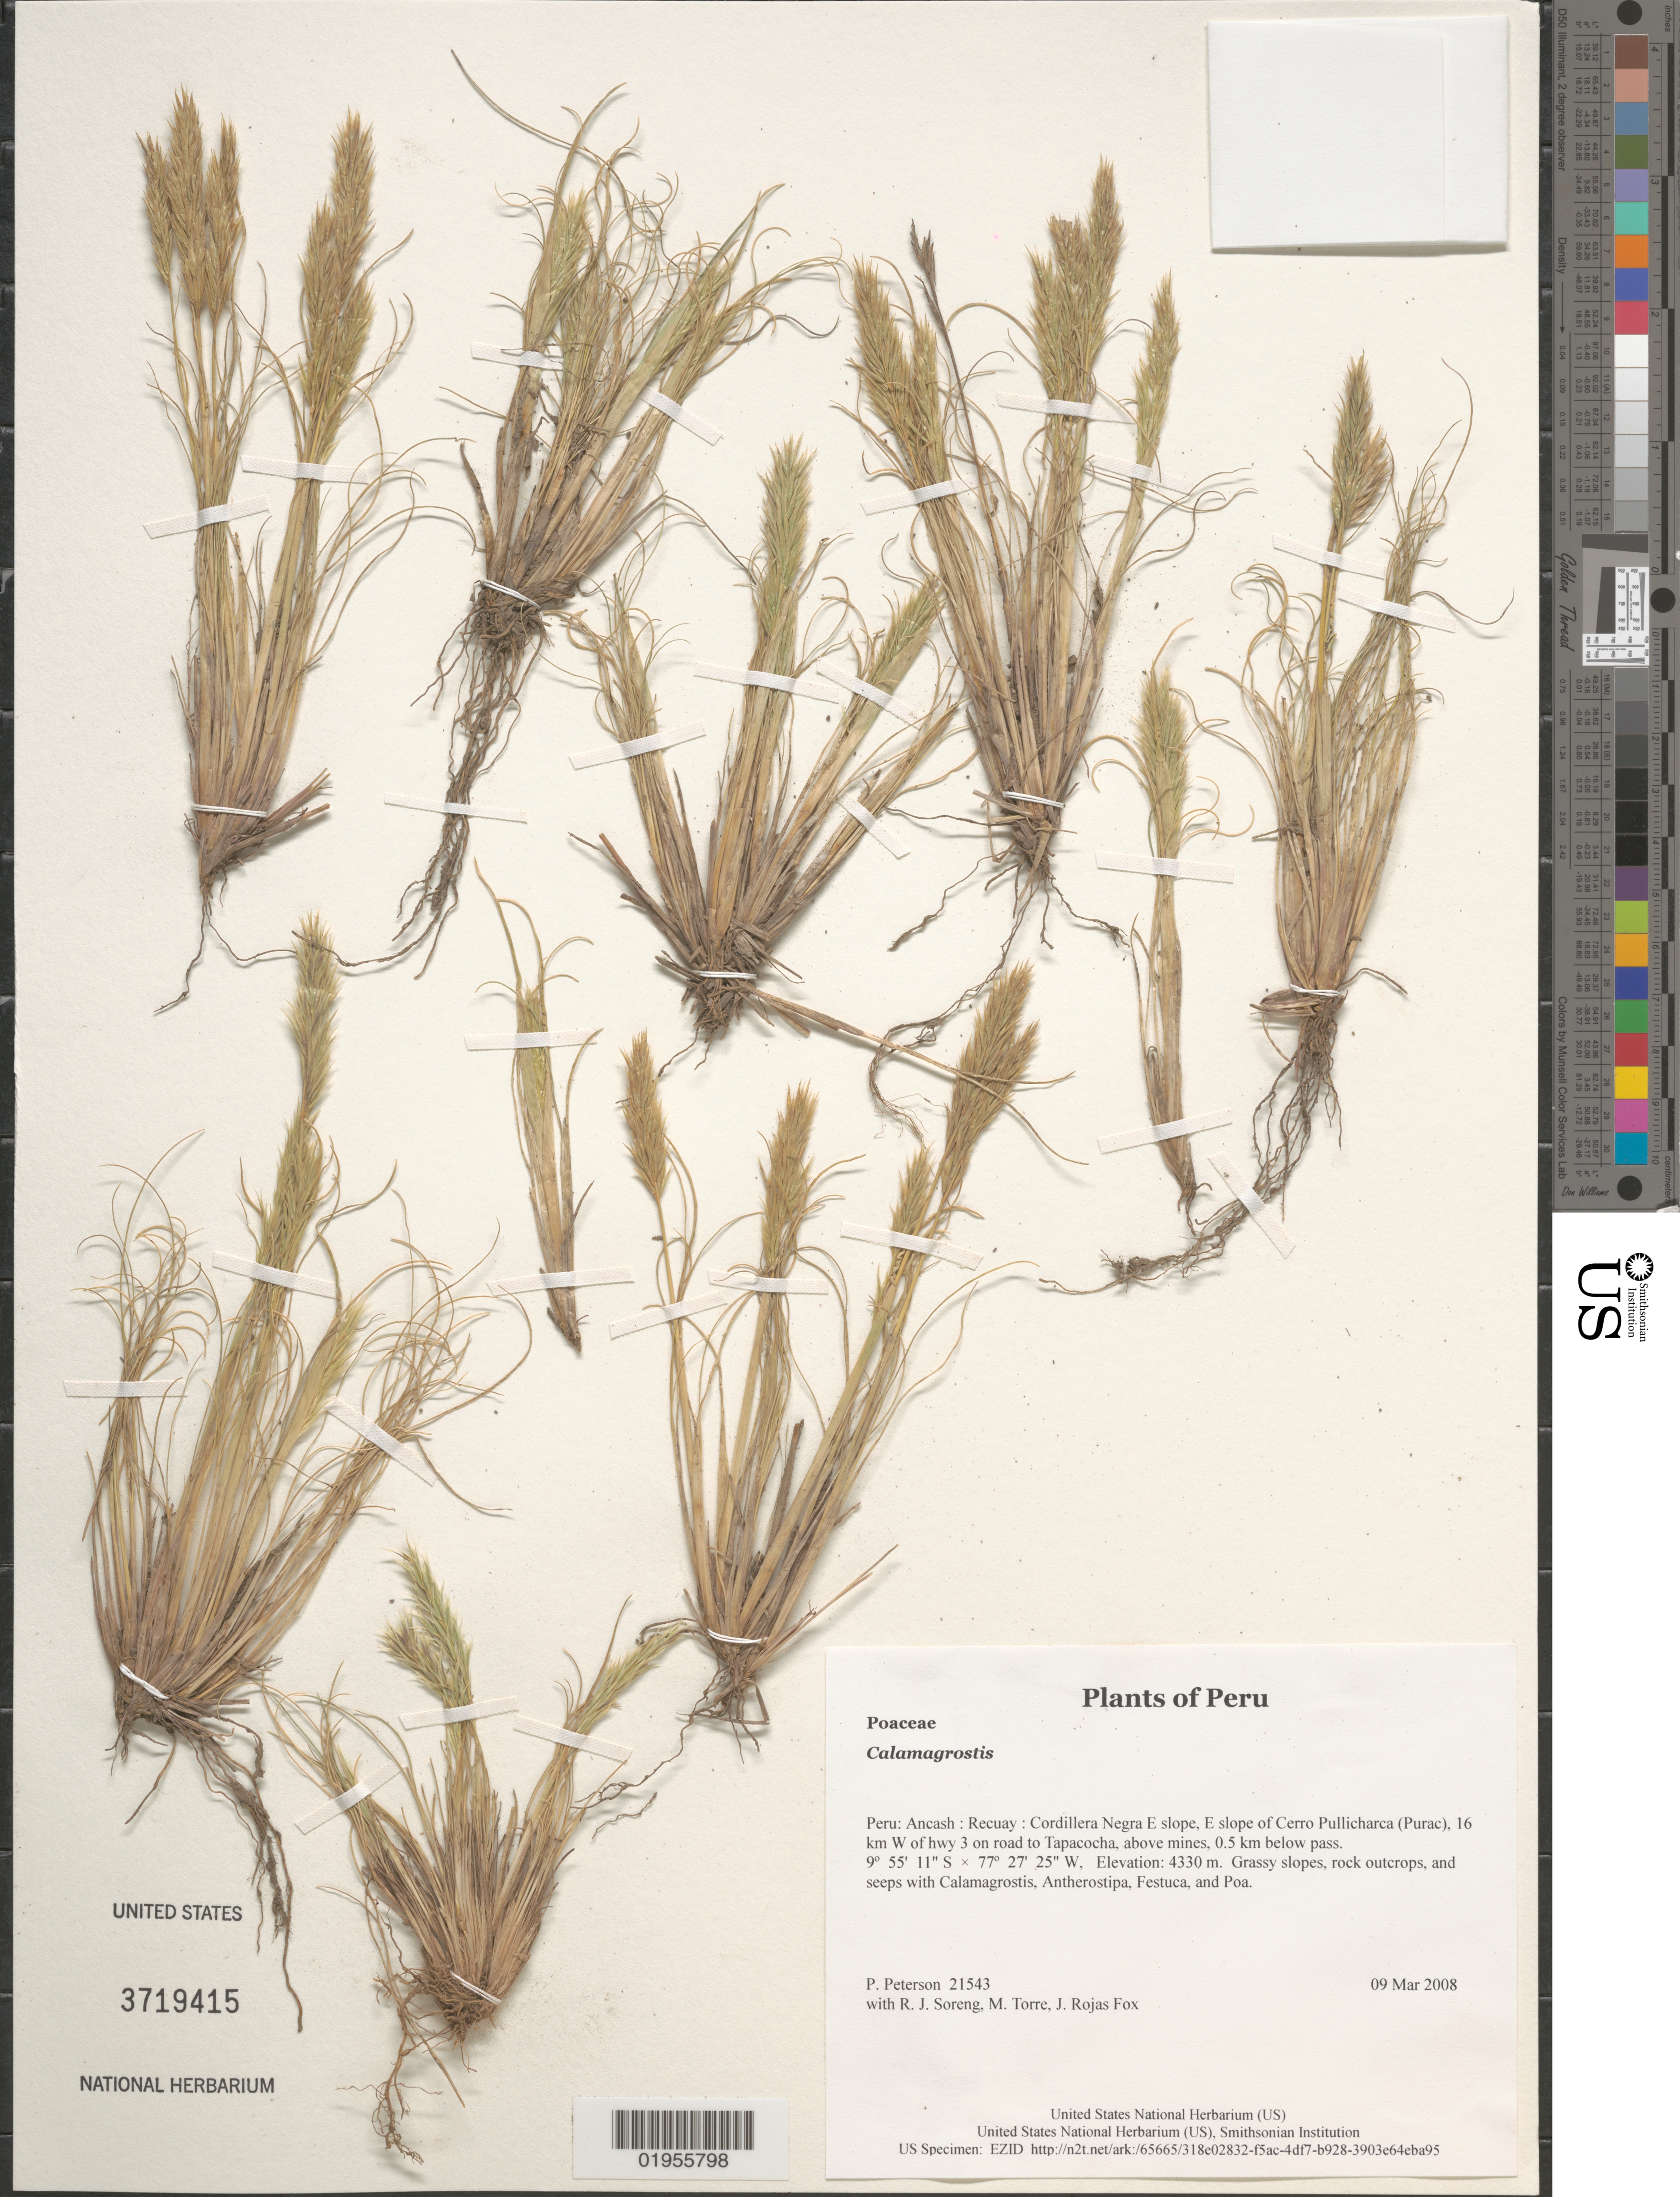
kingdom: Plantae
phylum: Tracheophyta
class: Liliopsida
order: Poales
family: Poaceae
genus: Calamagrostis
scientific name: Calamagrostis sp.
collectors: P. M. Peterson, R. J. Soreng, M. Torre & J. Rojas Fox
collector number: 21543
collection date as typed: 09 Mar 2008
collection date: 2008-03-09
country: Peru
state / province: Ancash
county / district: Recuay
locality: Cordillera Negra E slope, E slope of Cerro Pullicharca (Purac), 16 km W of hwy 3 on road to Tapacocha, above mines, 0.5 km below pass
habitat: Grassy slopes, rock outcrops, and seeps with Calamagrostis, Antherostipa, Festuca, and Poa.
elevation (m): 4330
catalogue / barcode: US 3719415